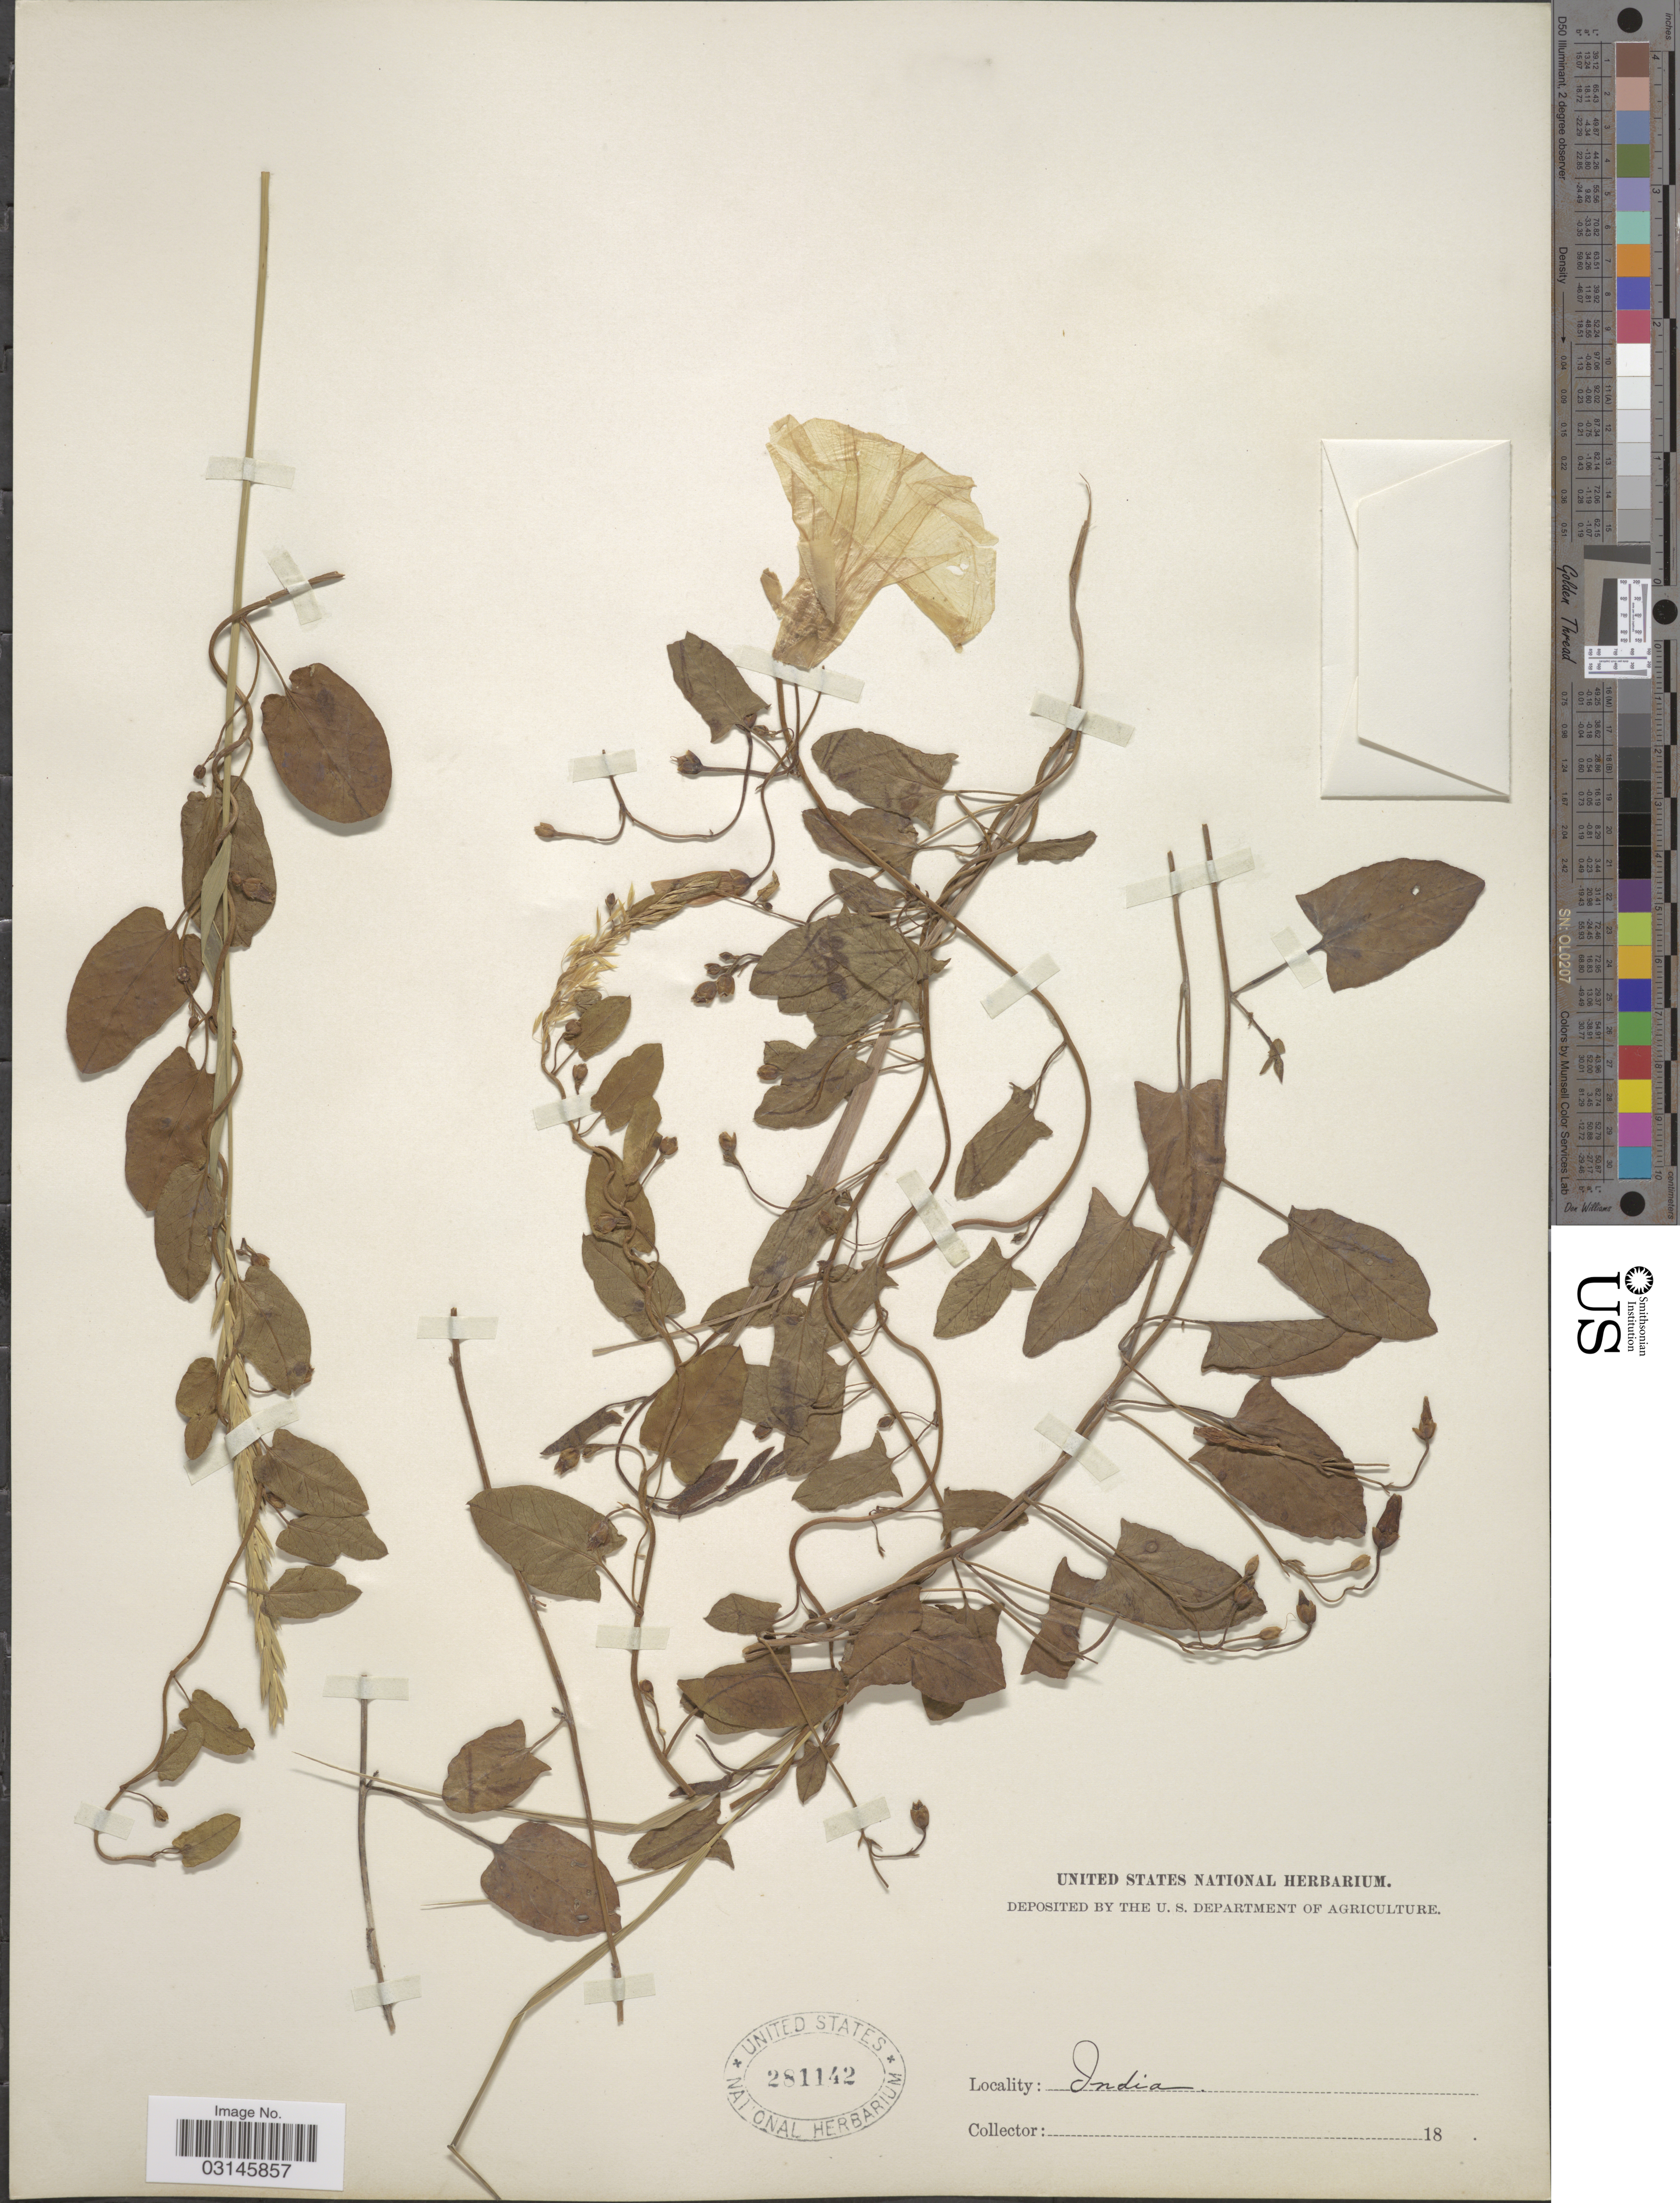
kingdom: Plantae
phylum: Tracheophyta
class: Magnoliopsida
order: Solanales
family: Convolvulaceae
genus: Convolvulus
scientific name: Convolvulus sp.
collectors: ex herb. United States National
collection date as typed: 18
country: India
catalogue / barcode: US 281142